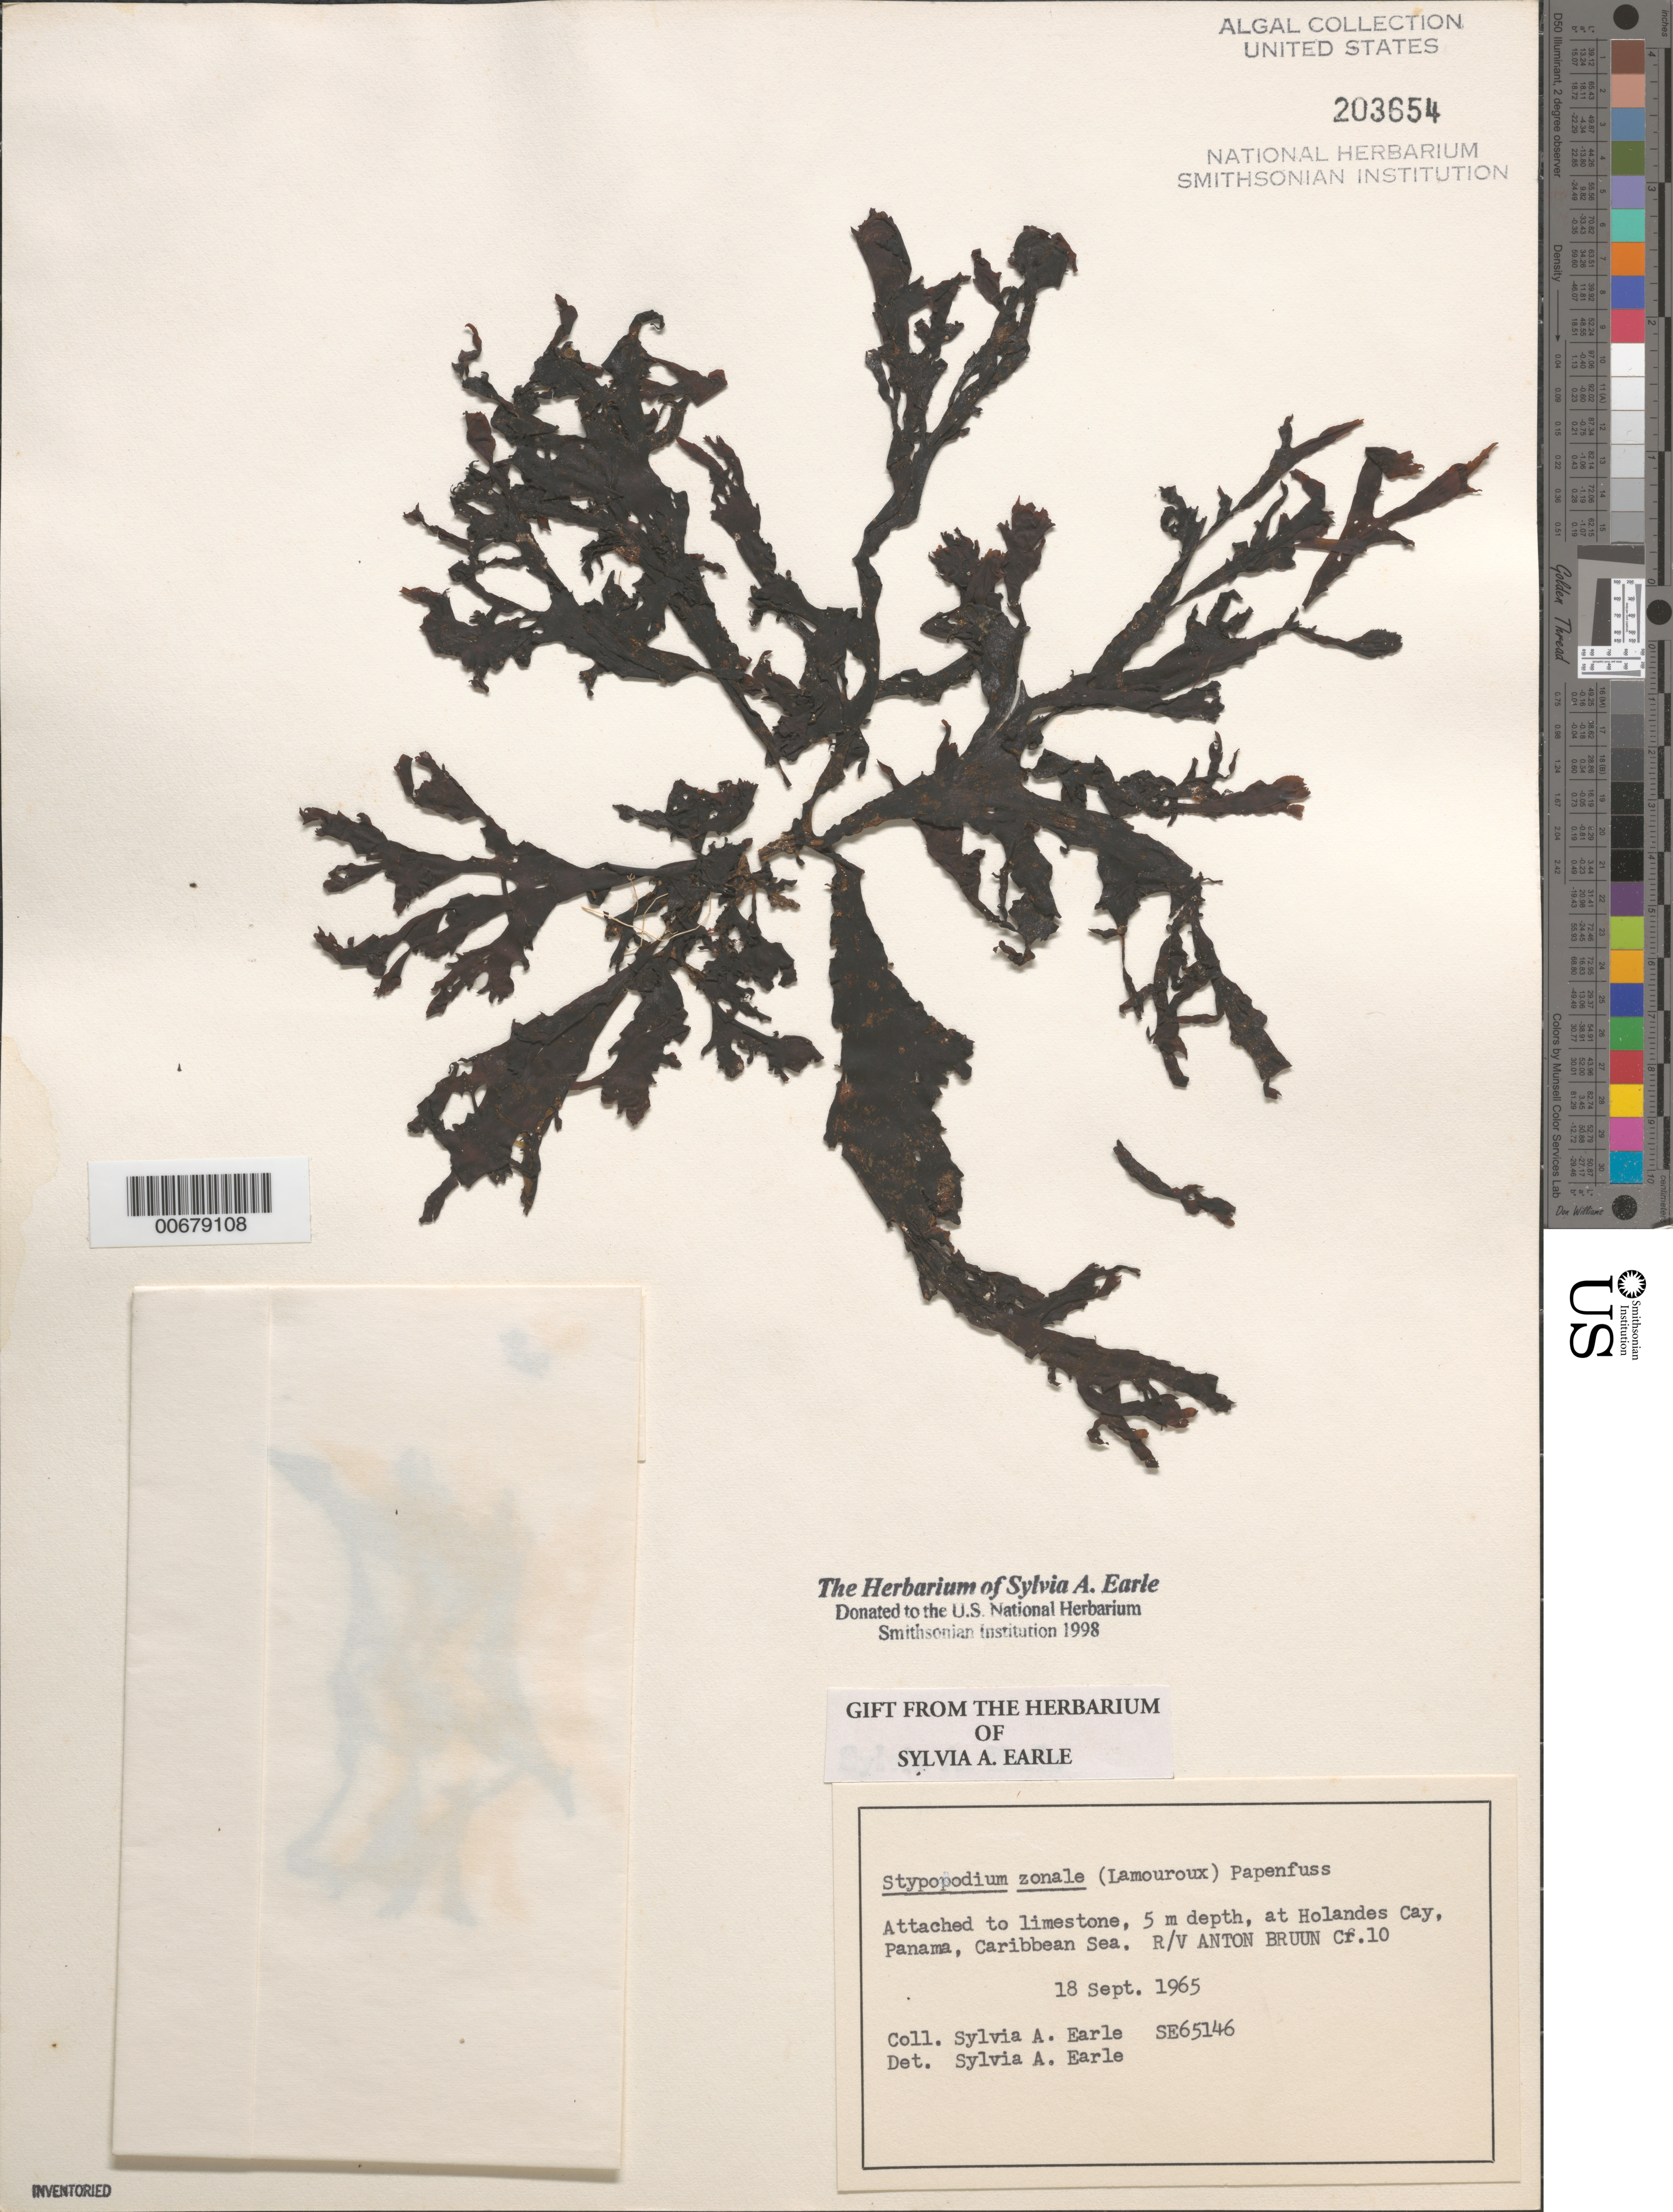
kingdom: Chromista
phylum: Ochrophyta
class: Phaeophyceae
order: Dictyotales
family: Dictyotaceae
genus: Stypopodium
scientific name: Stypopodium zonale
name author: (J.V.Lamouroux) Papenf.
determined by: Earle, S. A.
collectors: S. A. Earle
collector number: SE 65146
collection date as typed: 18 Sep 1965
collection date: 1965-09-18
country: Panama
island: Holandes Cay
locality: Caribbean Sea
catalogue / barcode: US 203654